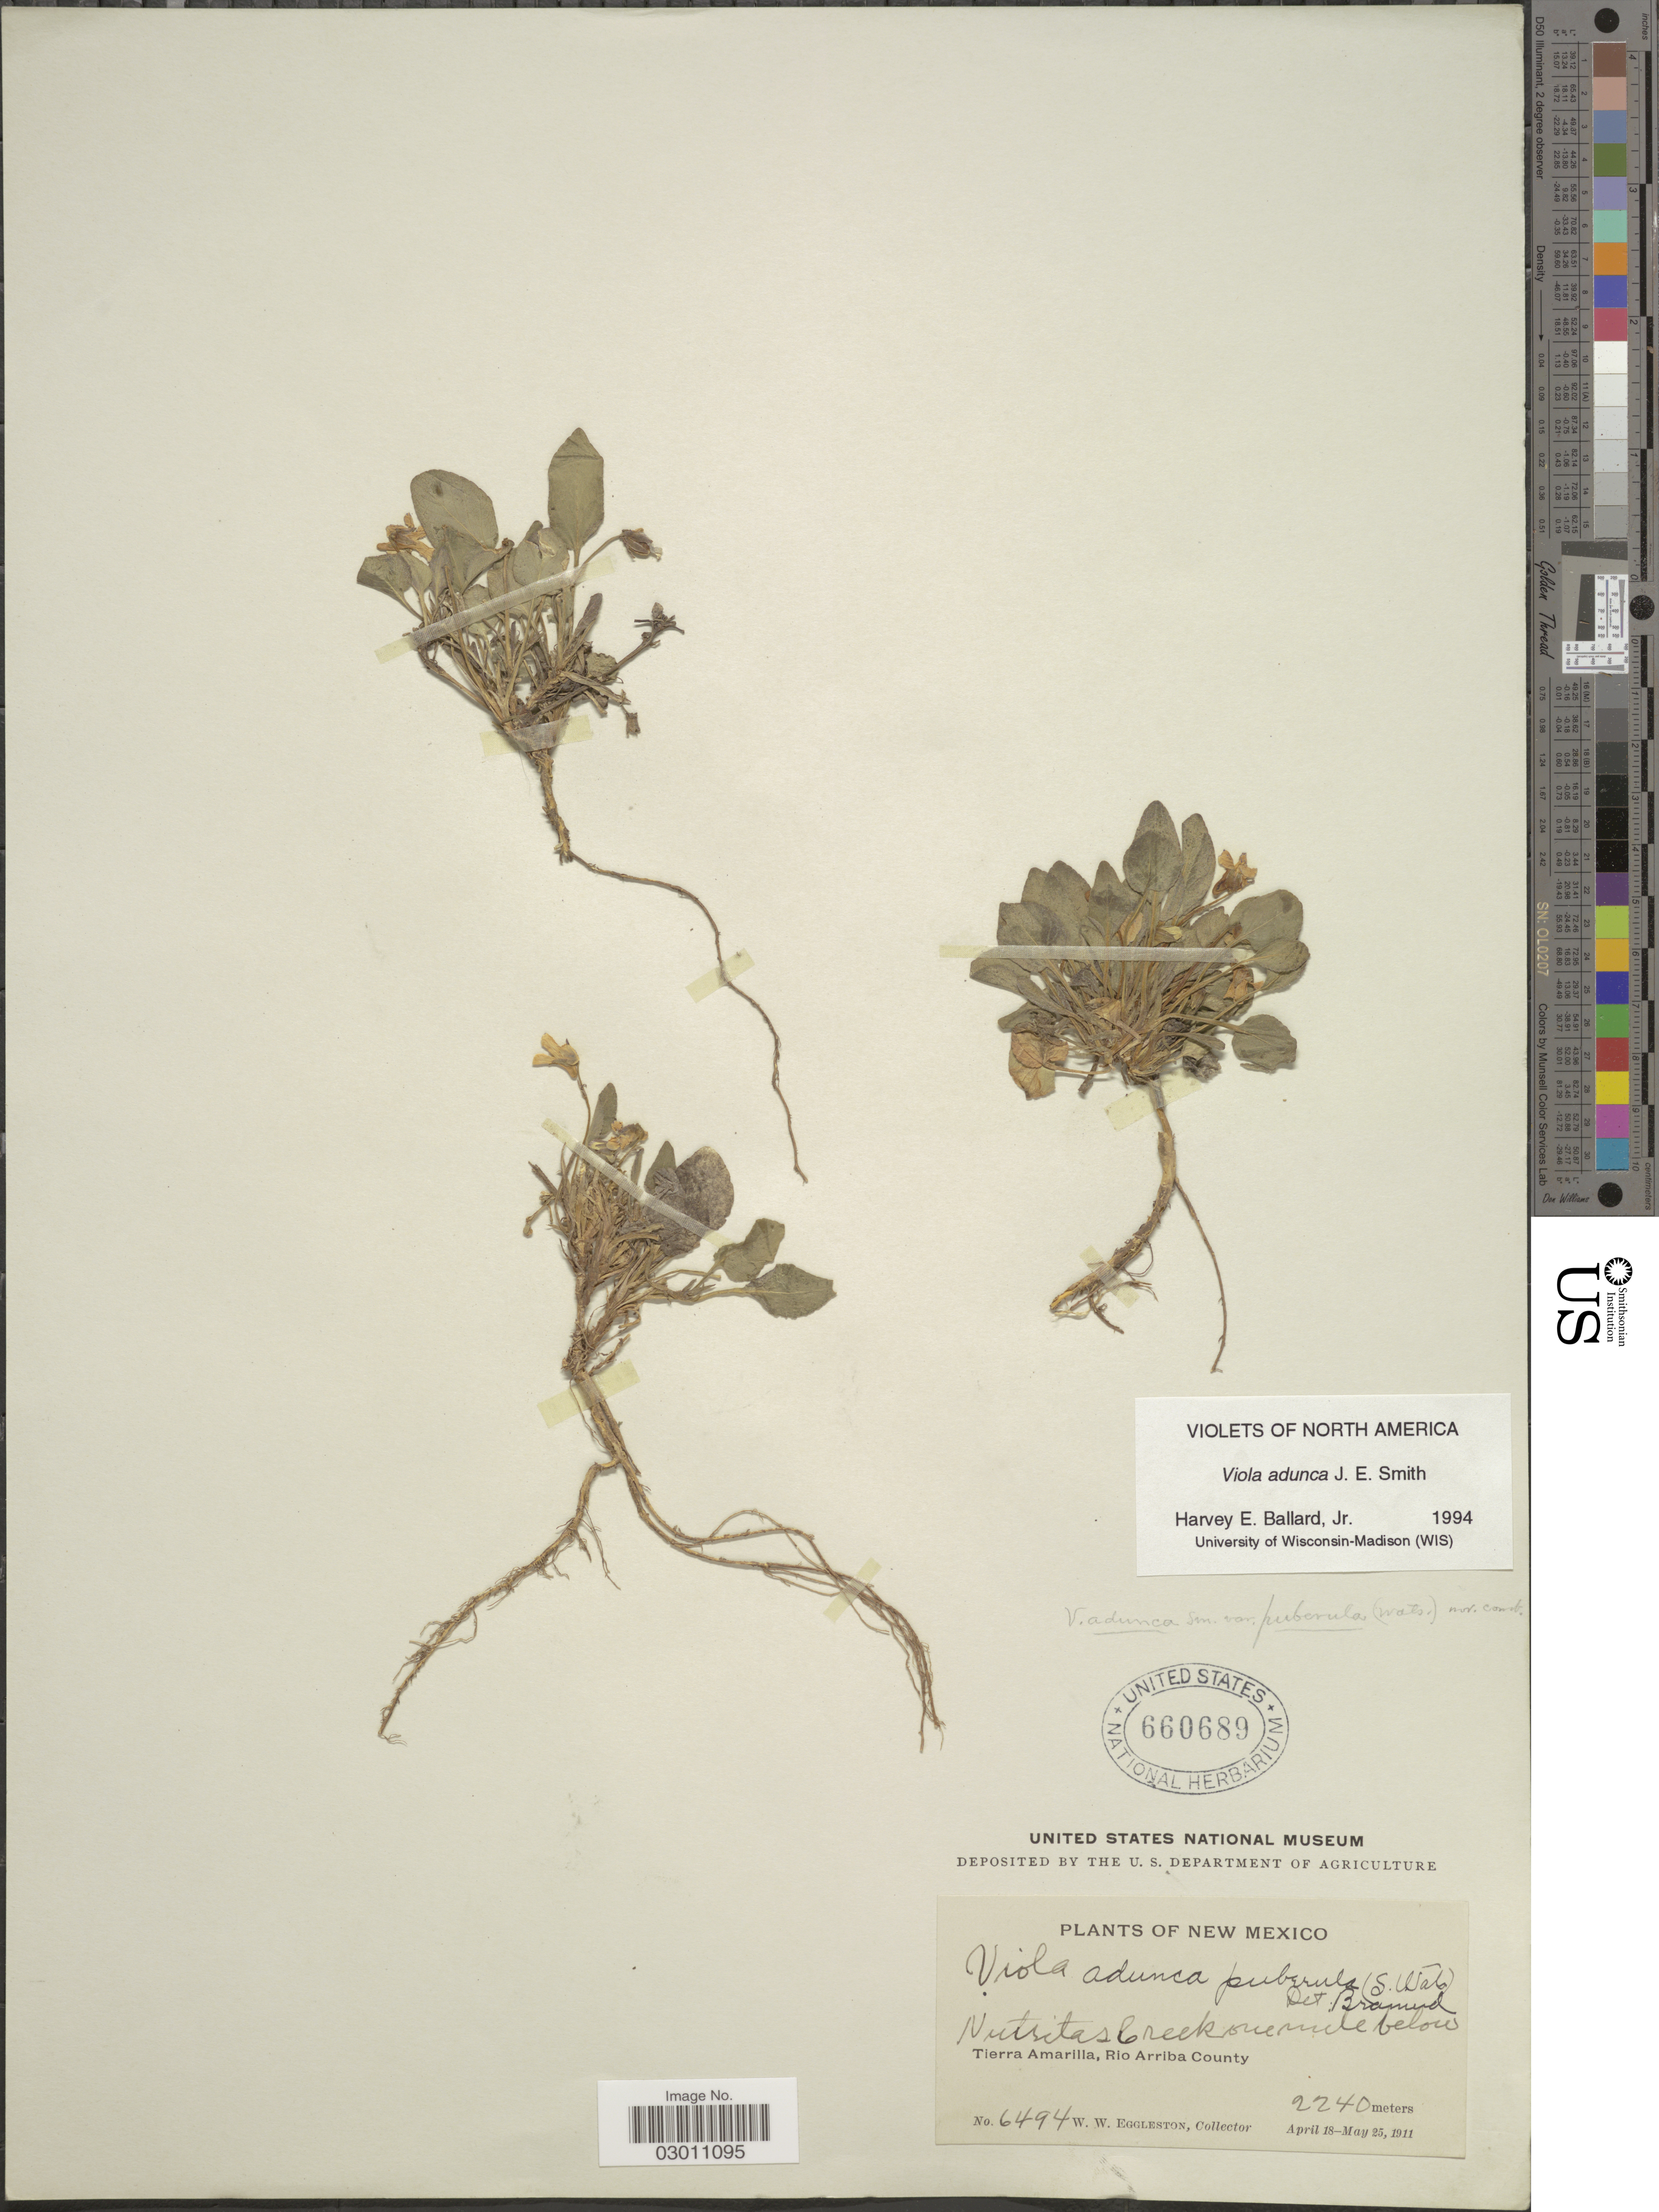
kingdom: Plantae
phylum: Tracheophyta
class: Magnoliopsida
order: Malpighiales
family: Violaceae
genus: Viola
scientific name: Viola adunca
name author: Sm.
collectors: W. W. Eggleston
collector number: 6494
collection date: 1911-04-18/1911-05-25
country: United States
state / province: New Mexico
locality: Nutritas Creek one mile below. Tierra Amarilla, Rio Arriba County.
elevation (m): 2240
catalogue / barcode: US 660689